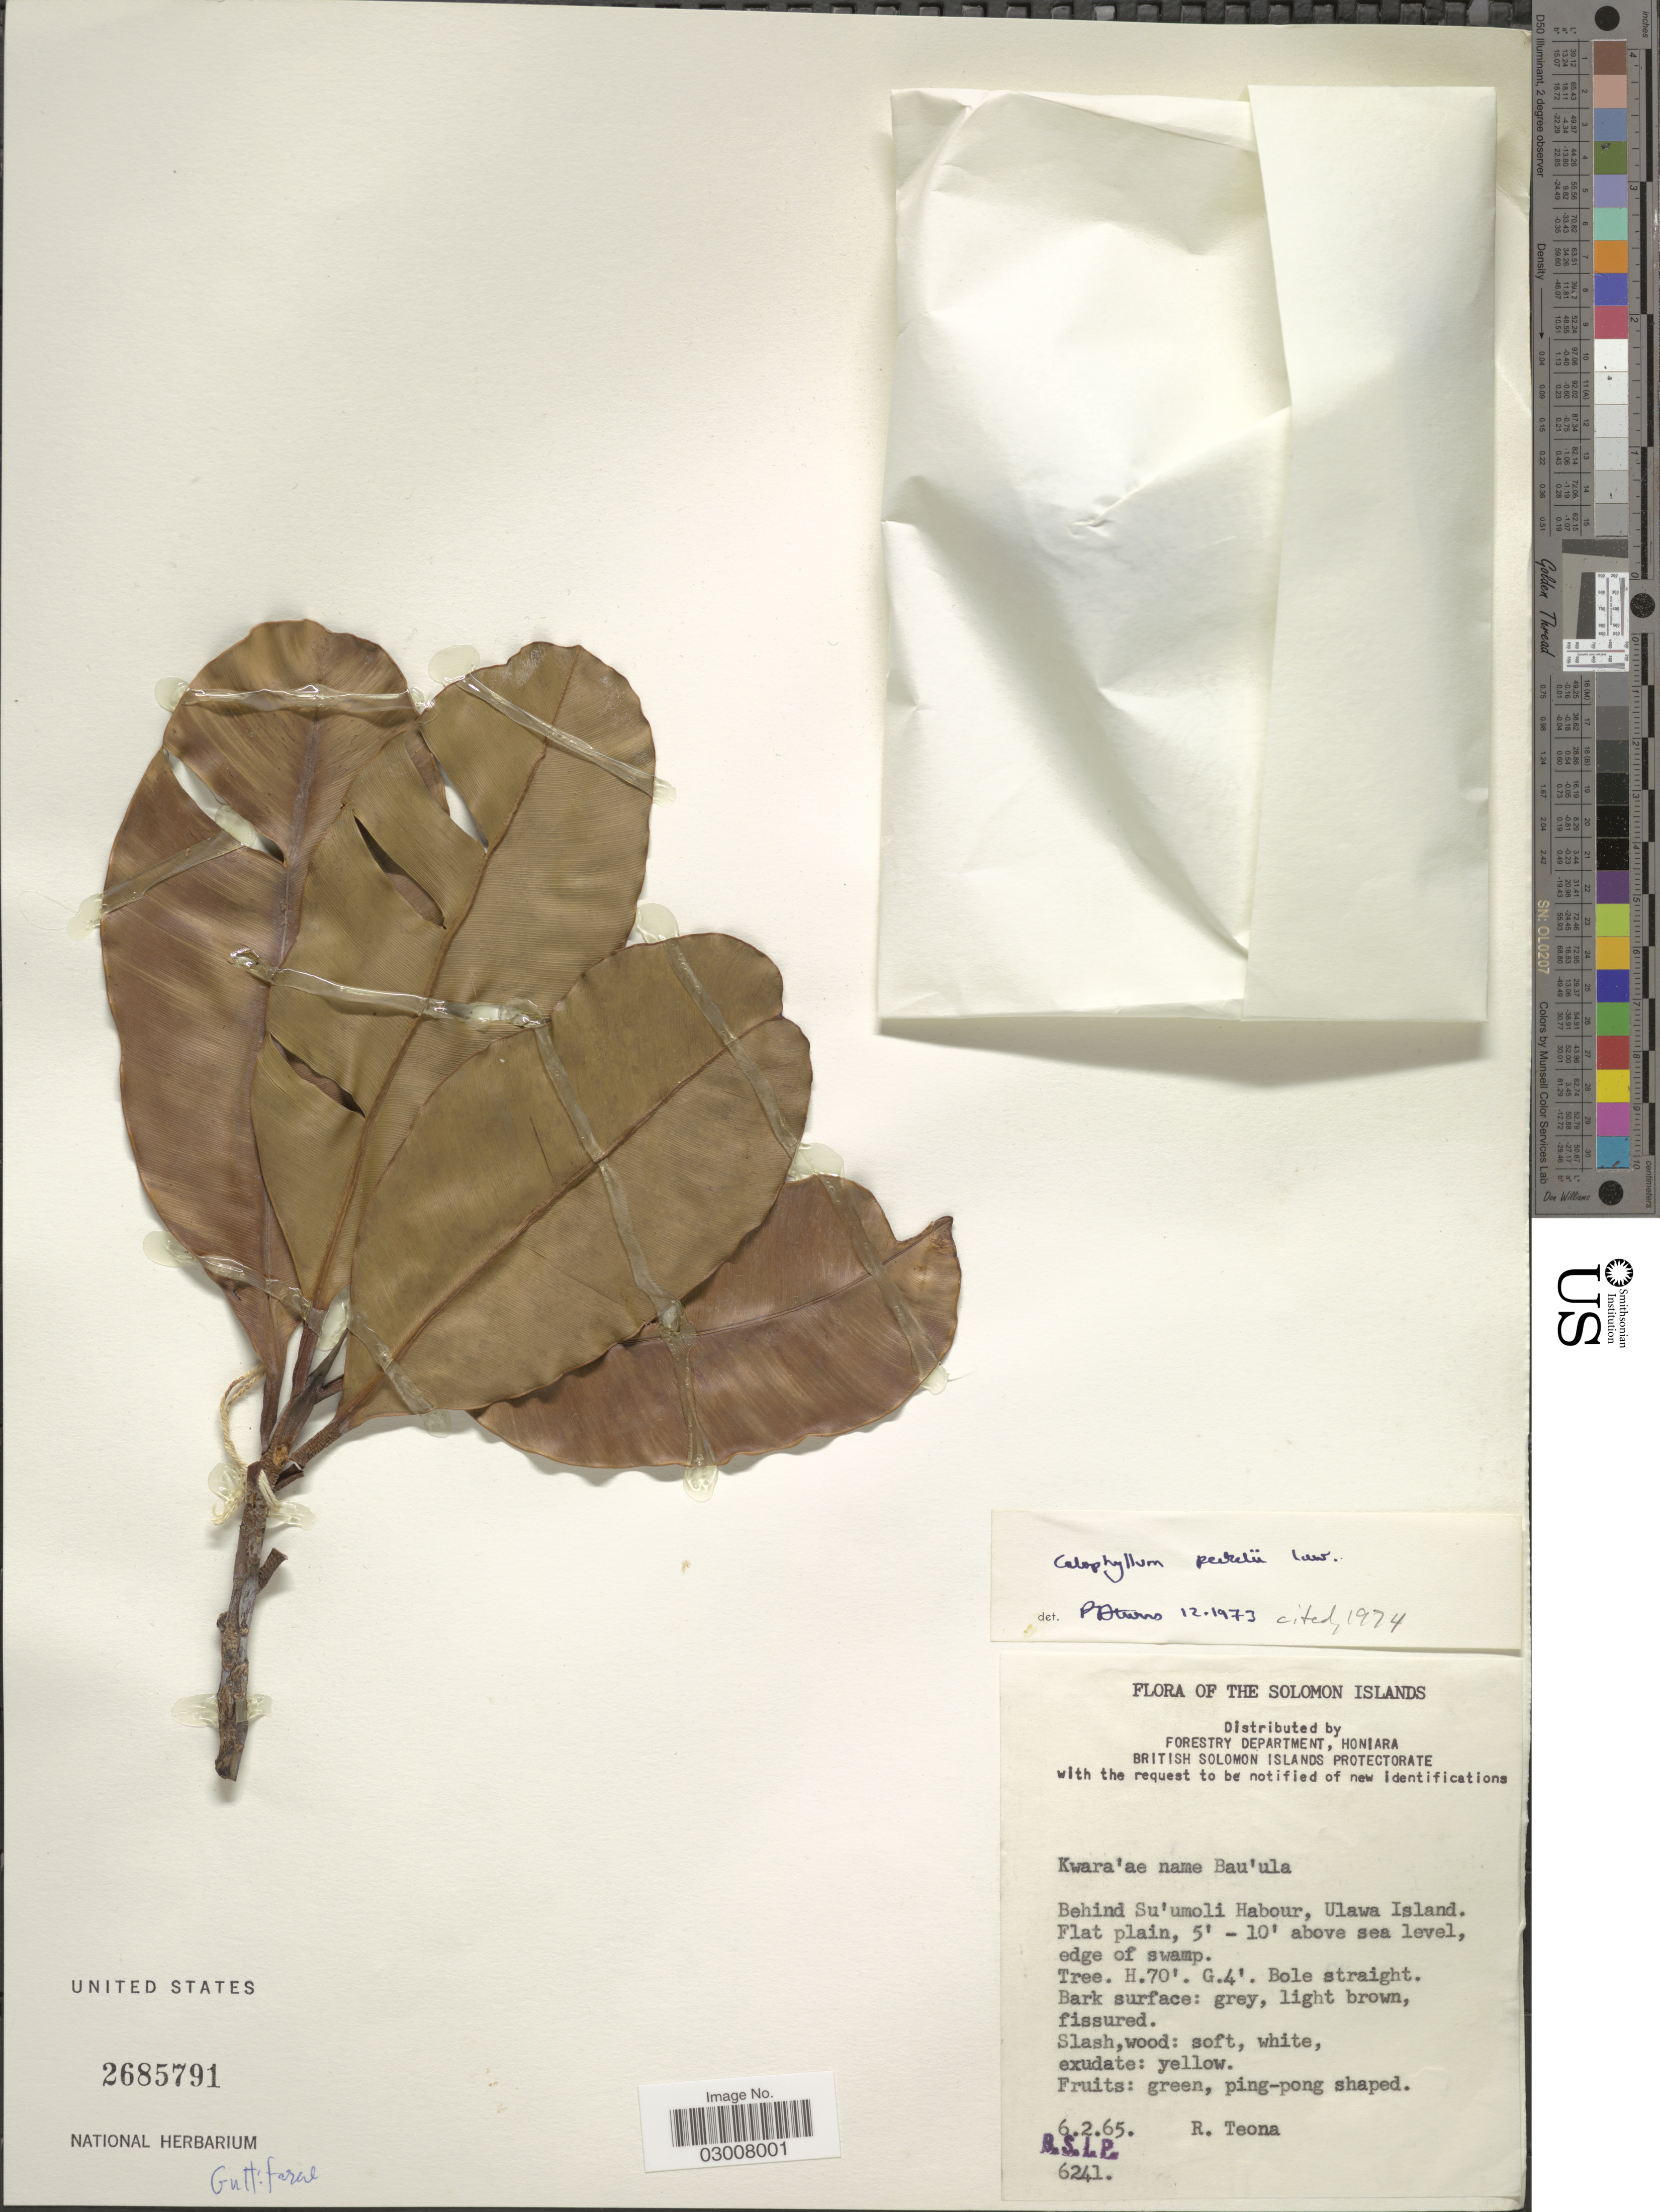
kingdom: Plantae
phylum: Tracheophyta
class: Magnoliopsida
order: Malpighiales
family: Calophyllaceae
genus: Calophyllum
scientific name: Calophyllum peekelii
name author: Lauterb.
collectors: R. Teona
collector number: B.S.I.P.6241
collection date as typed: Transcribed d/m/y: 6/2/65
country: Solomon Islands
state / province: Solomon Islands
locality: Behind Su'umoli Habour, Ulawa Island.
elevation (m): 2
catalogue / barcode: US 2685791